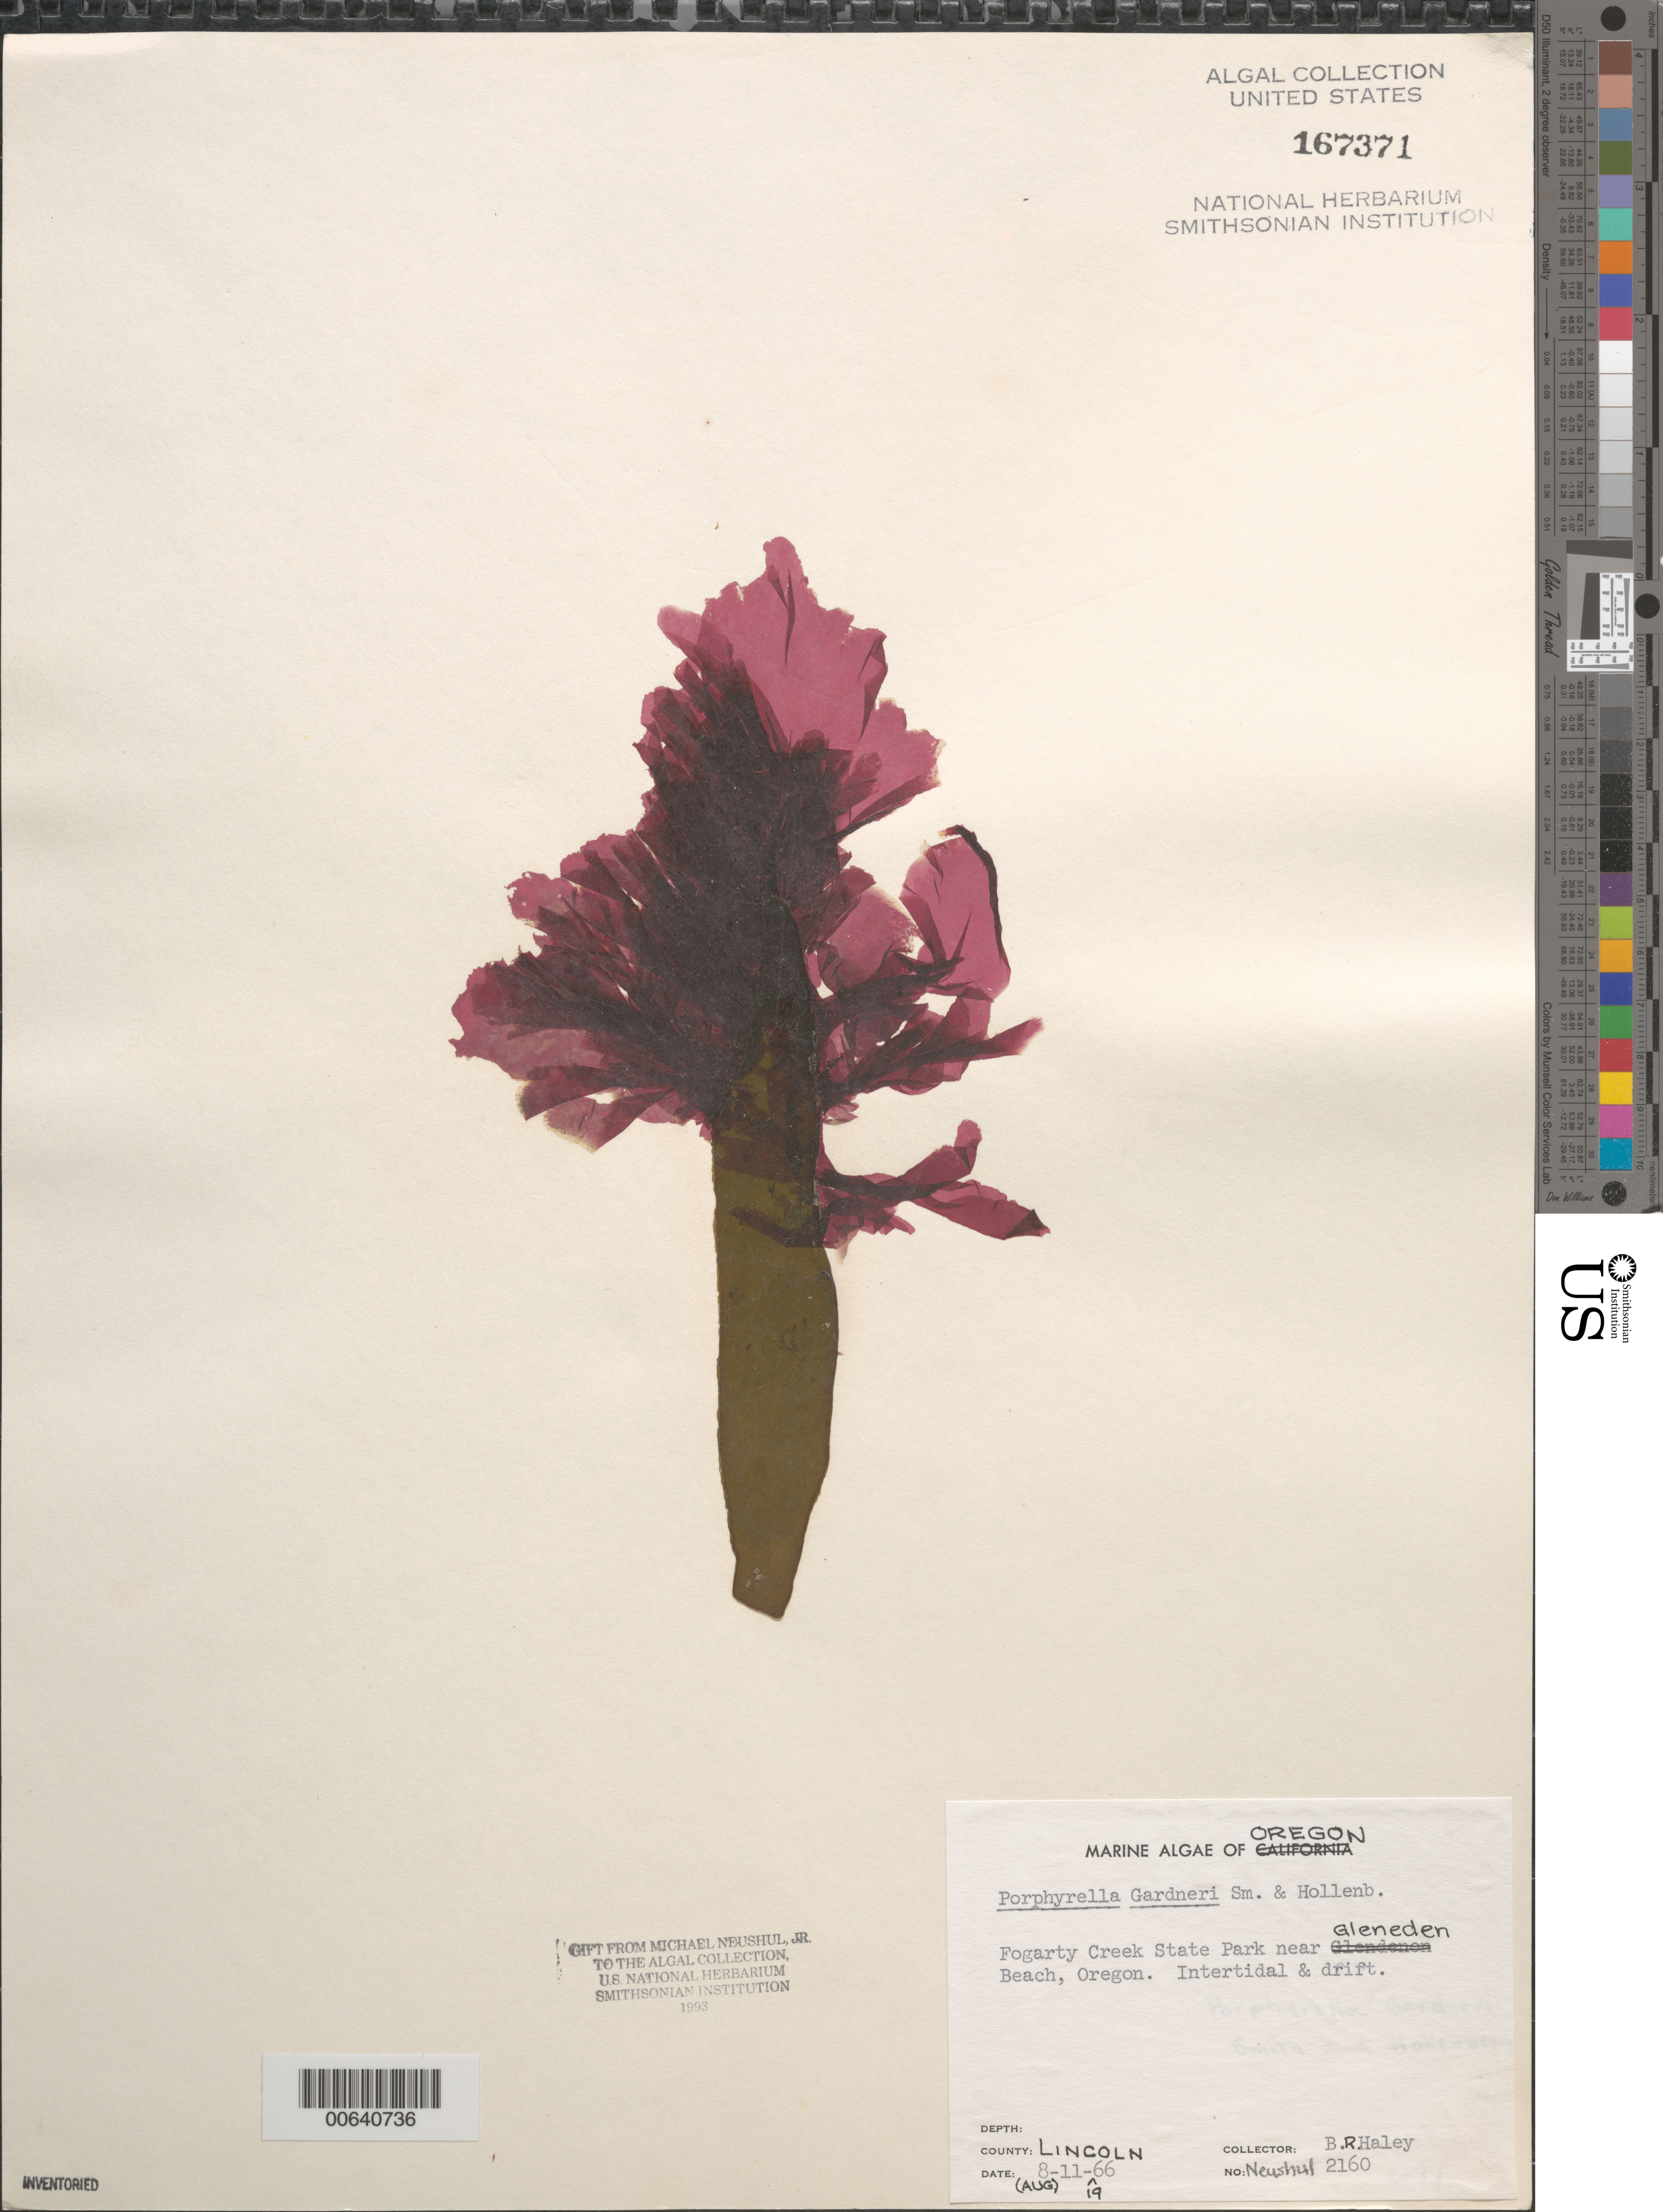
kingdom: Plantae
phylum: Rhodophyta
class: Bangiophyceae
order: Bangiales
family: Bangiaceae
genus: Pyropia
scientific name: Pyropia gardneri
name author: (G.M. Sm. & Hollenb.) S.C. Lindstrom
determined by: Algae name updating Project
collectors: B. Haley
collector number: Neushul 2160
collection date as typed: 11 Aug 1966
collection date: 1966-08-11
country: United States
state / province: Oregon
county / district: Lincoln County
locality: Fogarty Creek State Park, near Gleneden Beach (Glendenon Beach)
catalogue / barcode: US 167371